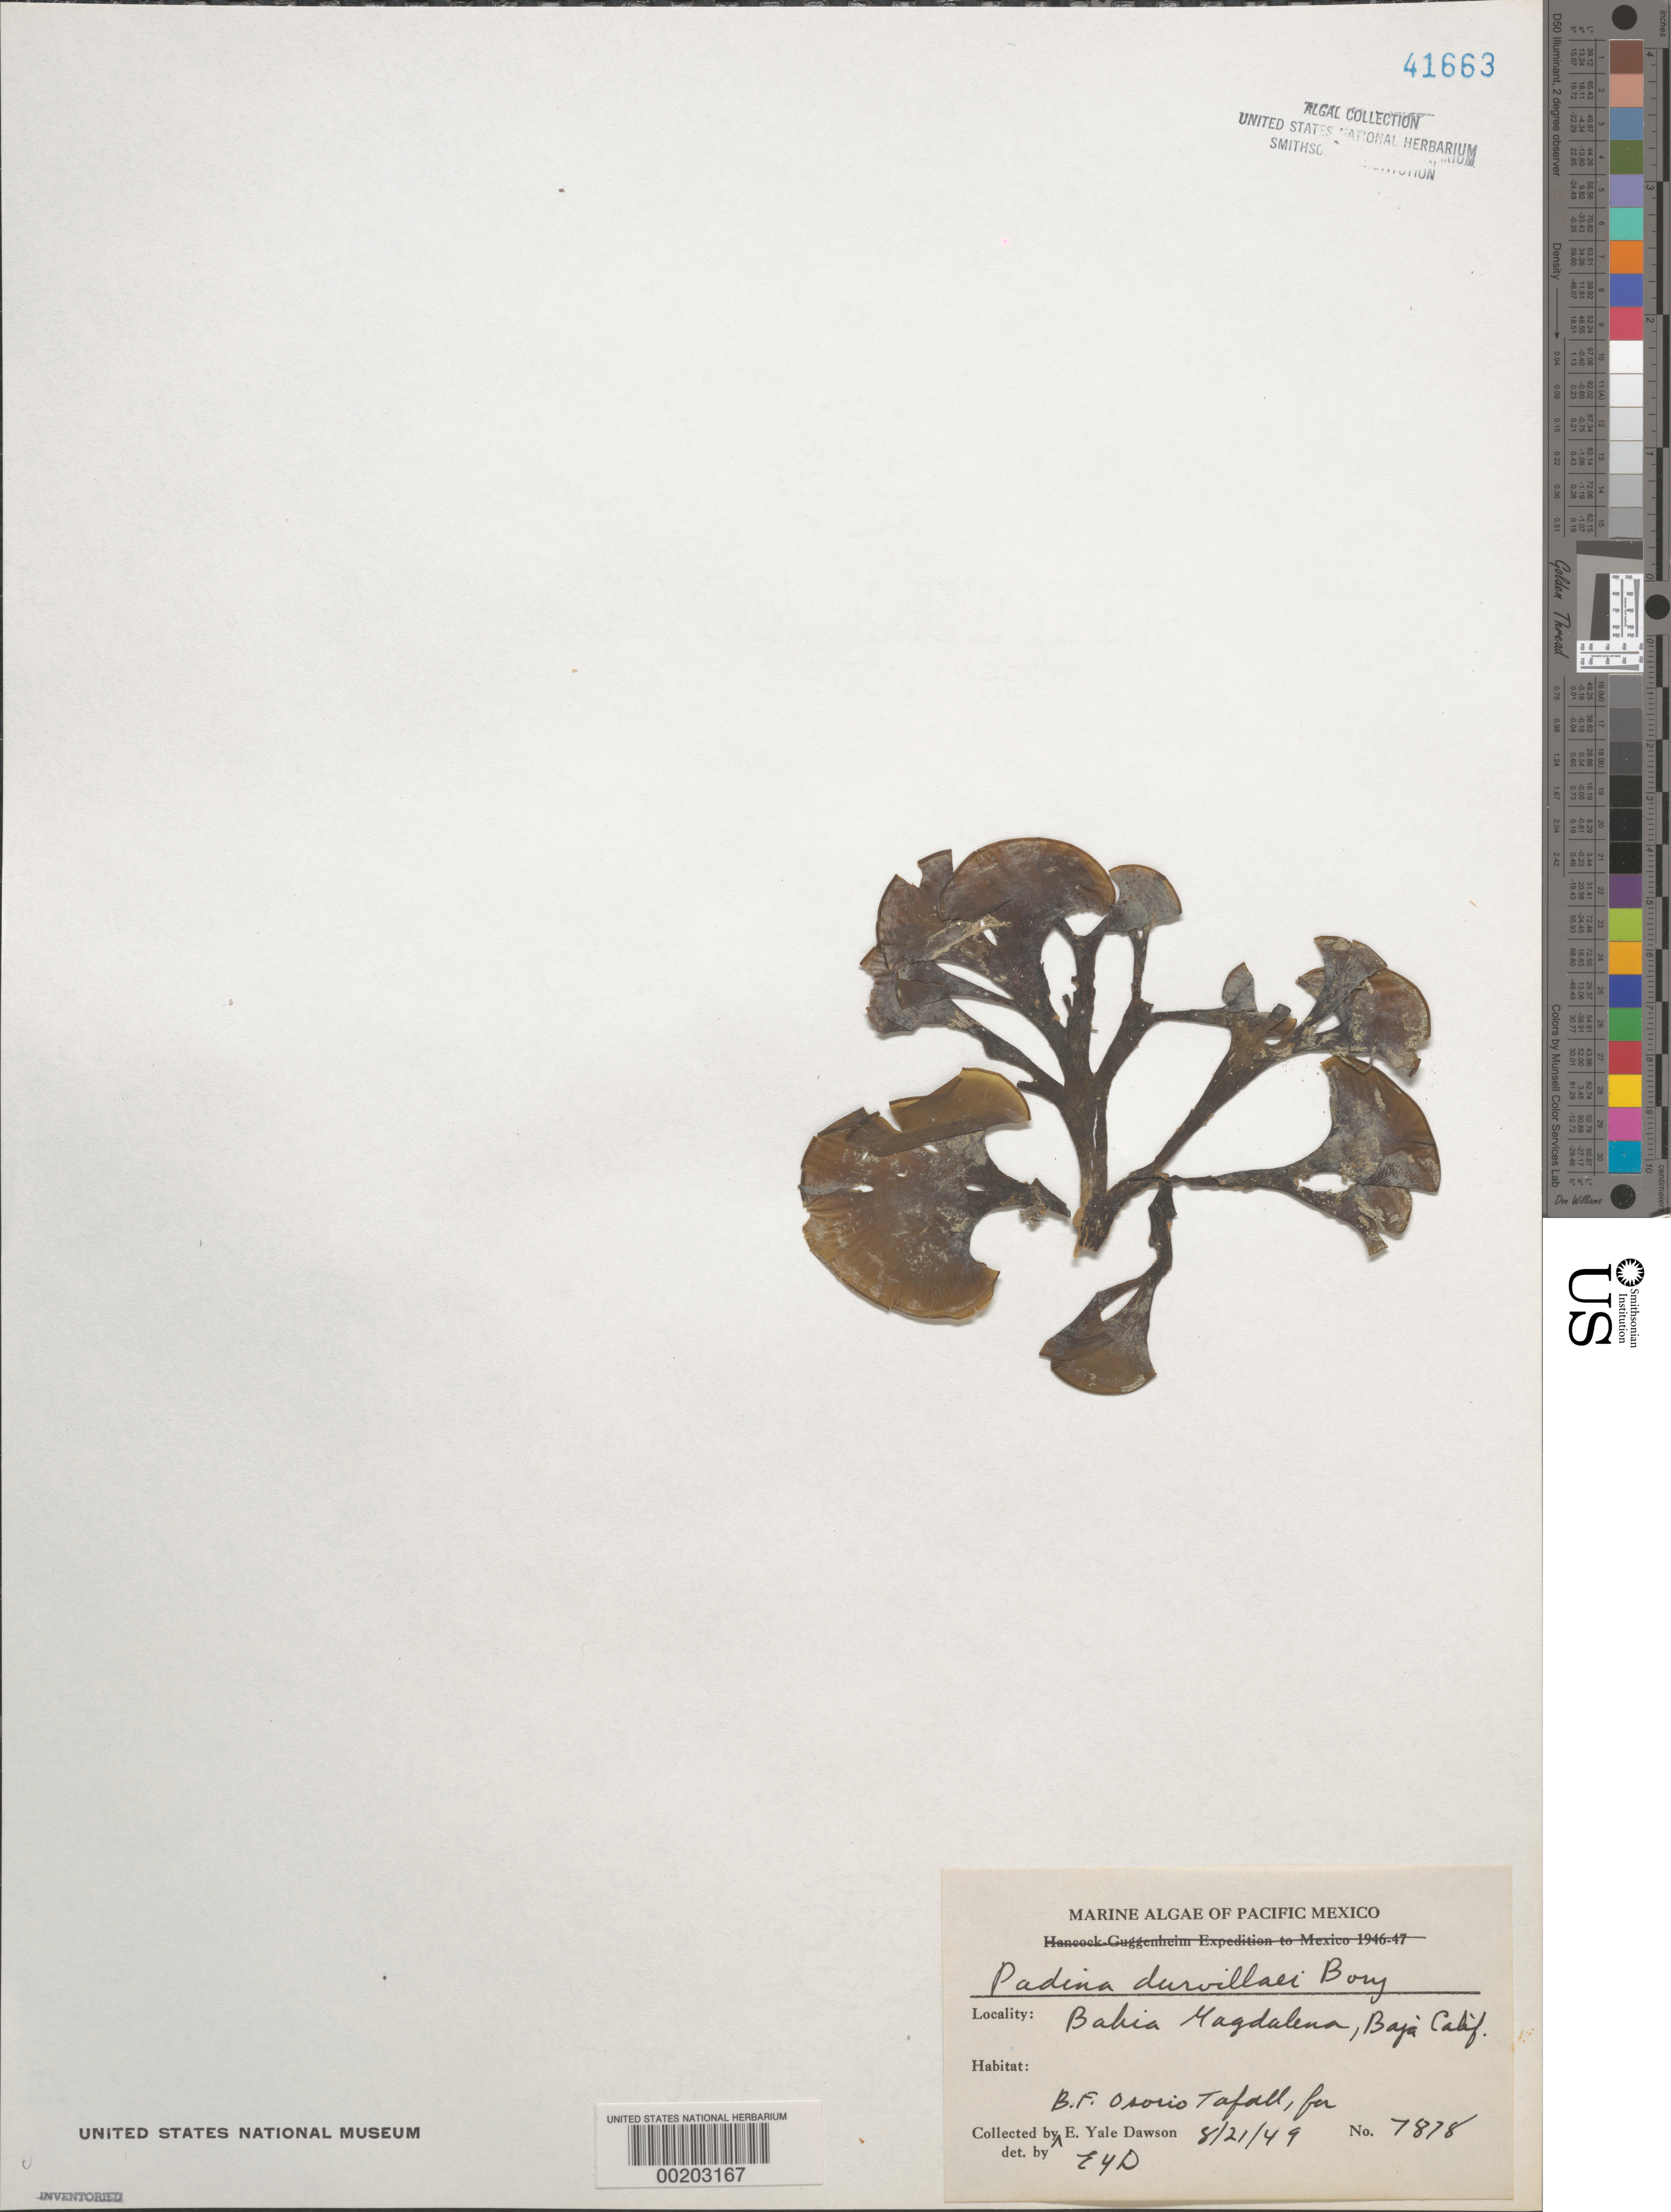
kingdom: Chromista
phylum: Ochrophyta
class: Phaeophyceae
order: Dictyotales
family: Dictyotaceae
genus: Padina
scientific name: Padina durvillaei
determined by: Dawson, E. Y.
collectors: B. Osario Tafall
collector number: EYD 7878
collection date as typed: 21 Aug 1949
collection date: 1949-08-21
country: Mexico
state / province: Baja California Sur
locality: Bahia Magdalena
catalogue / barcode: US 41663